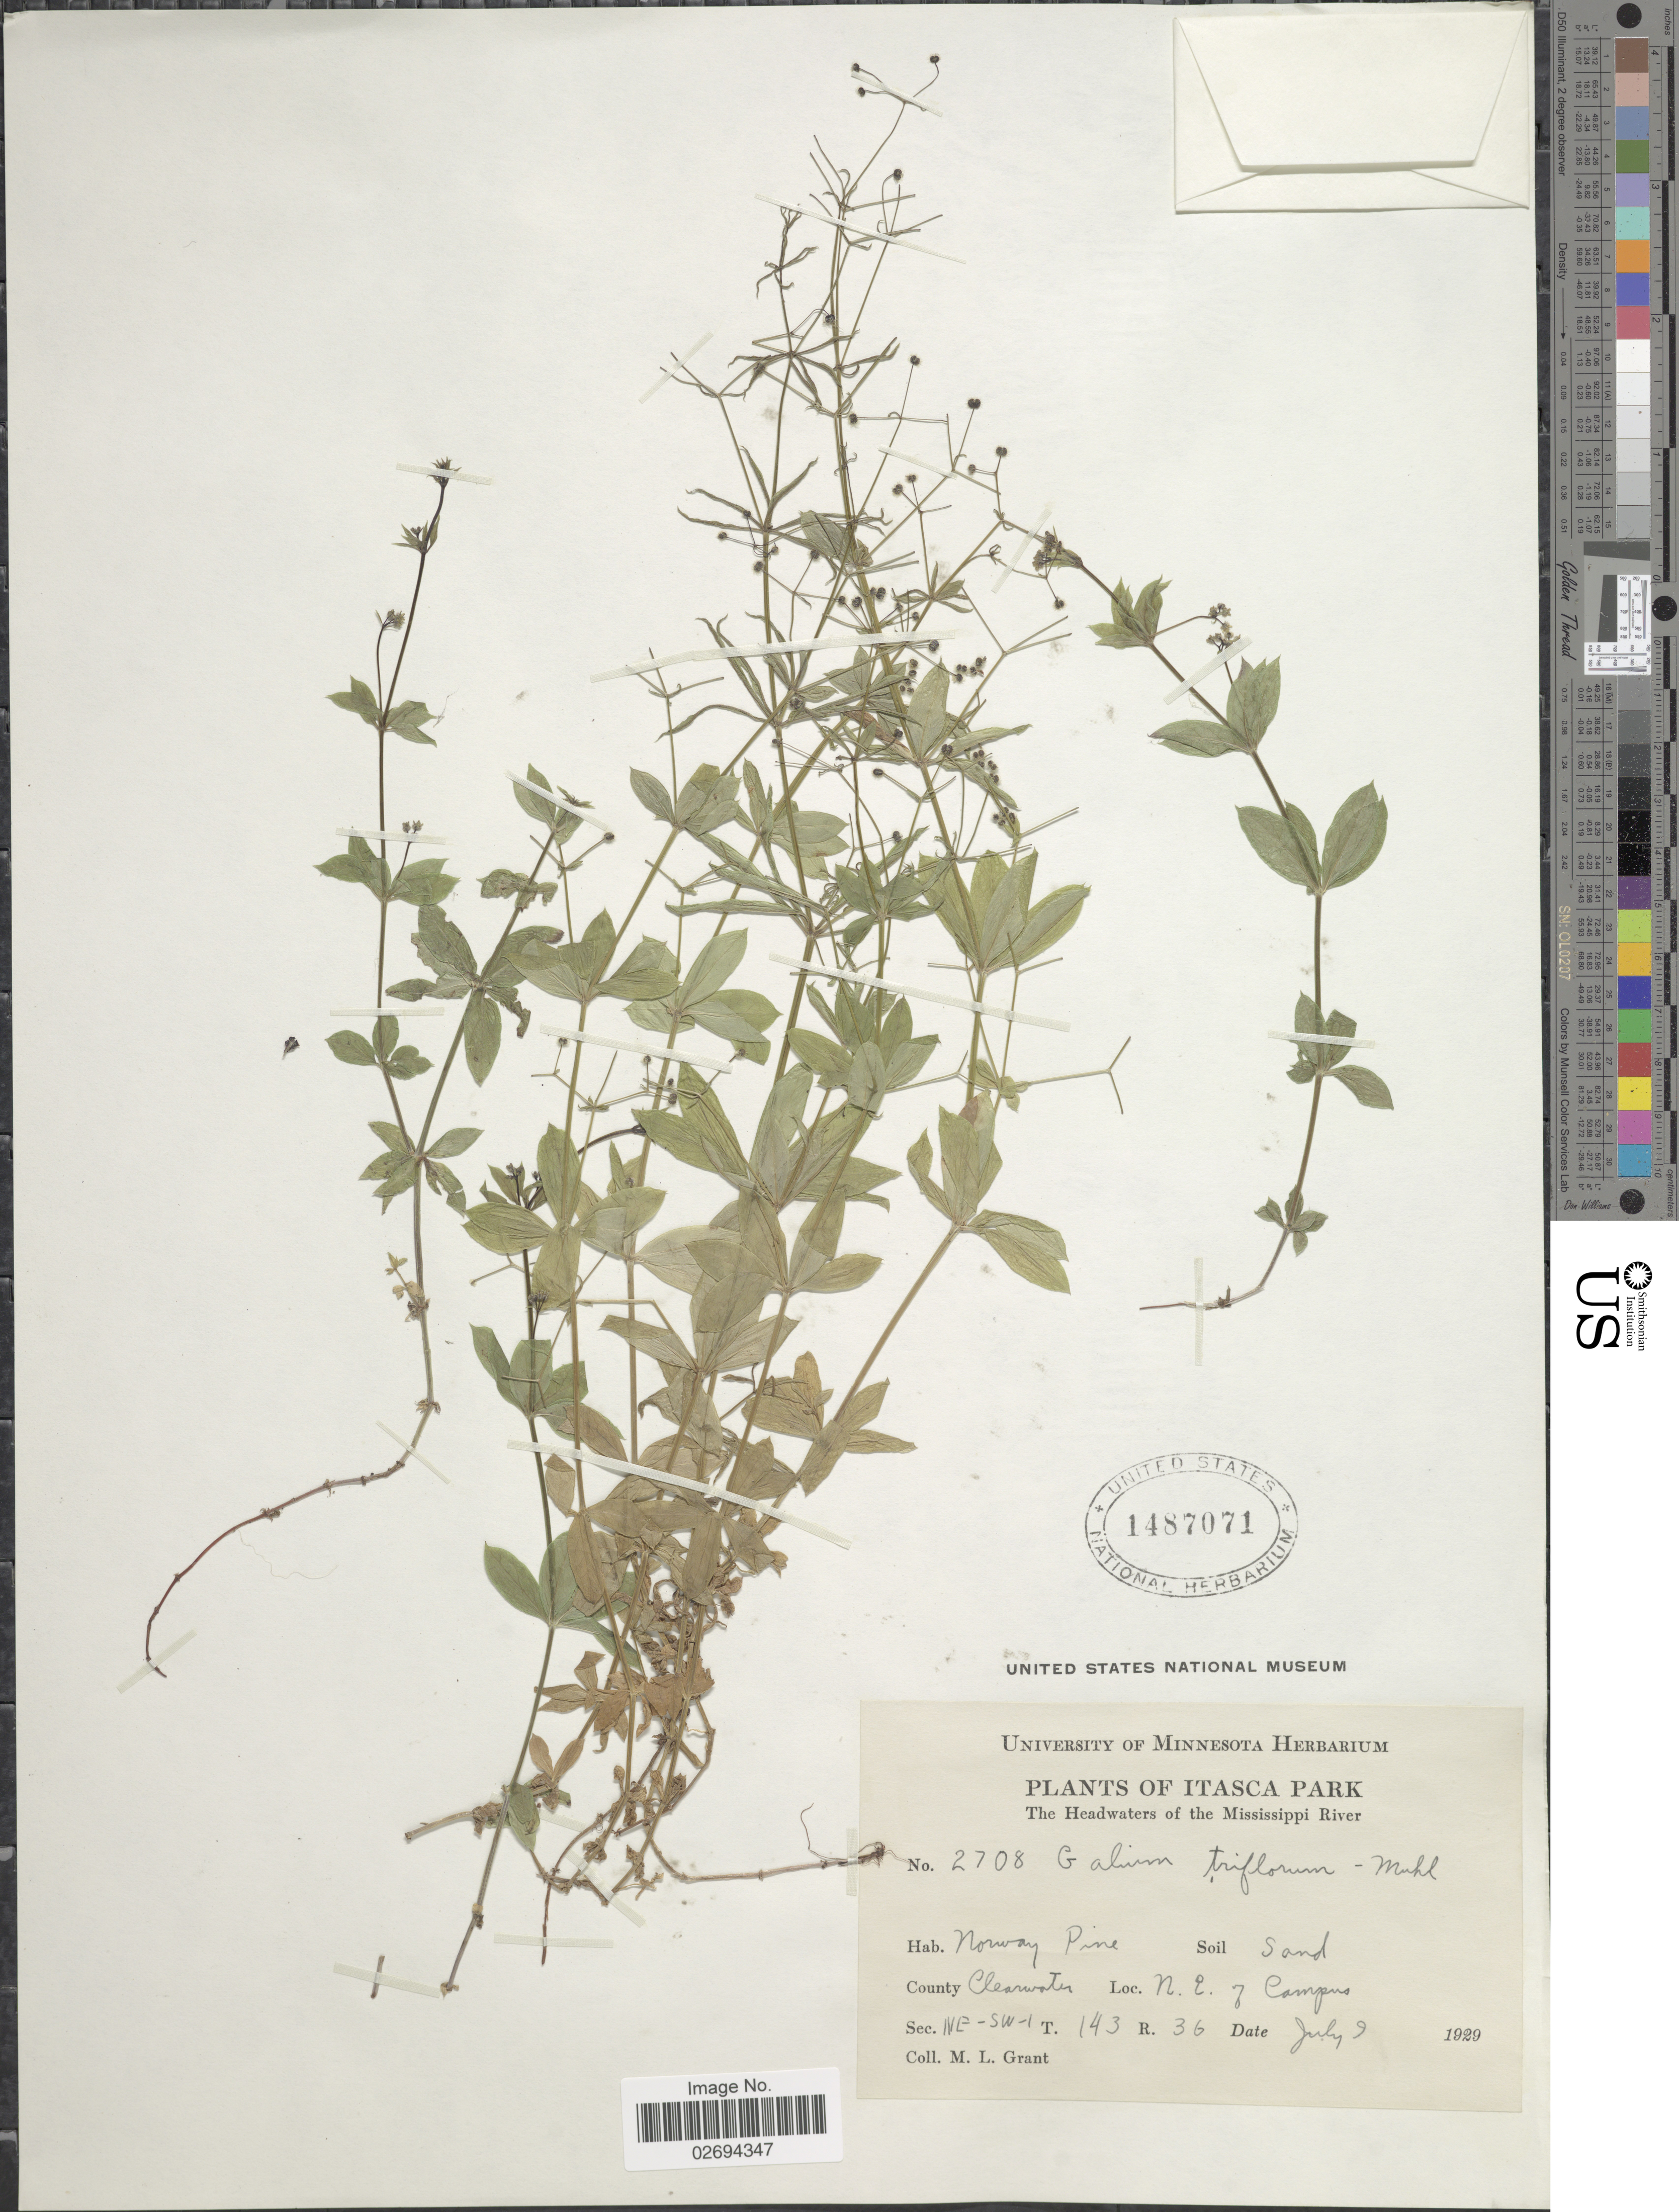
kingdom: Plantae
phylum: Tracheophyta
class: Magnoliopsida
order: Gentianales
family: Rubiaceae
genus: Galium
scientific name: Galium triflorum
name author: Michx.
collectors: M. L. Grant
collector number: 2708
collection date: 1929-07-09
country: United States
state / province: Minnesota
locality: Itasca Park. The Headwaters of the Mississippi River. County: Clearwater. N.E. of Campus. Sec. NE-SW-1 T.143 R.36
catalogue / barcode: US 1487071